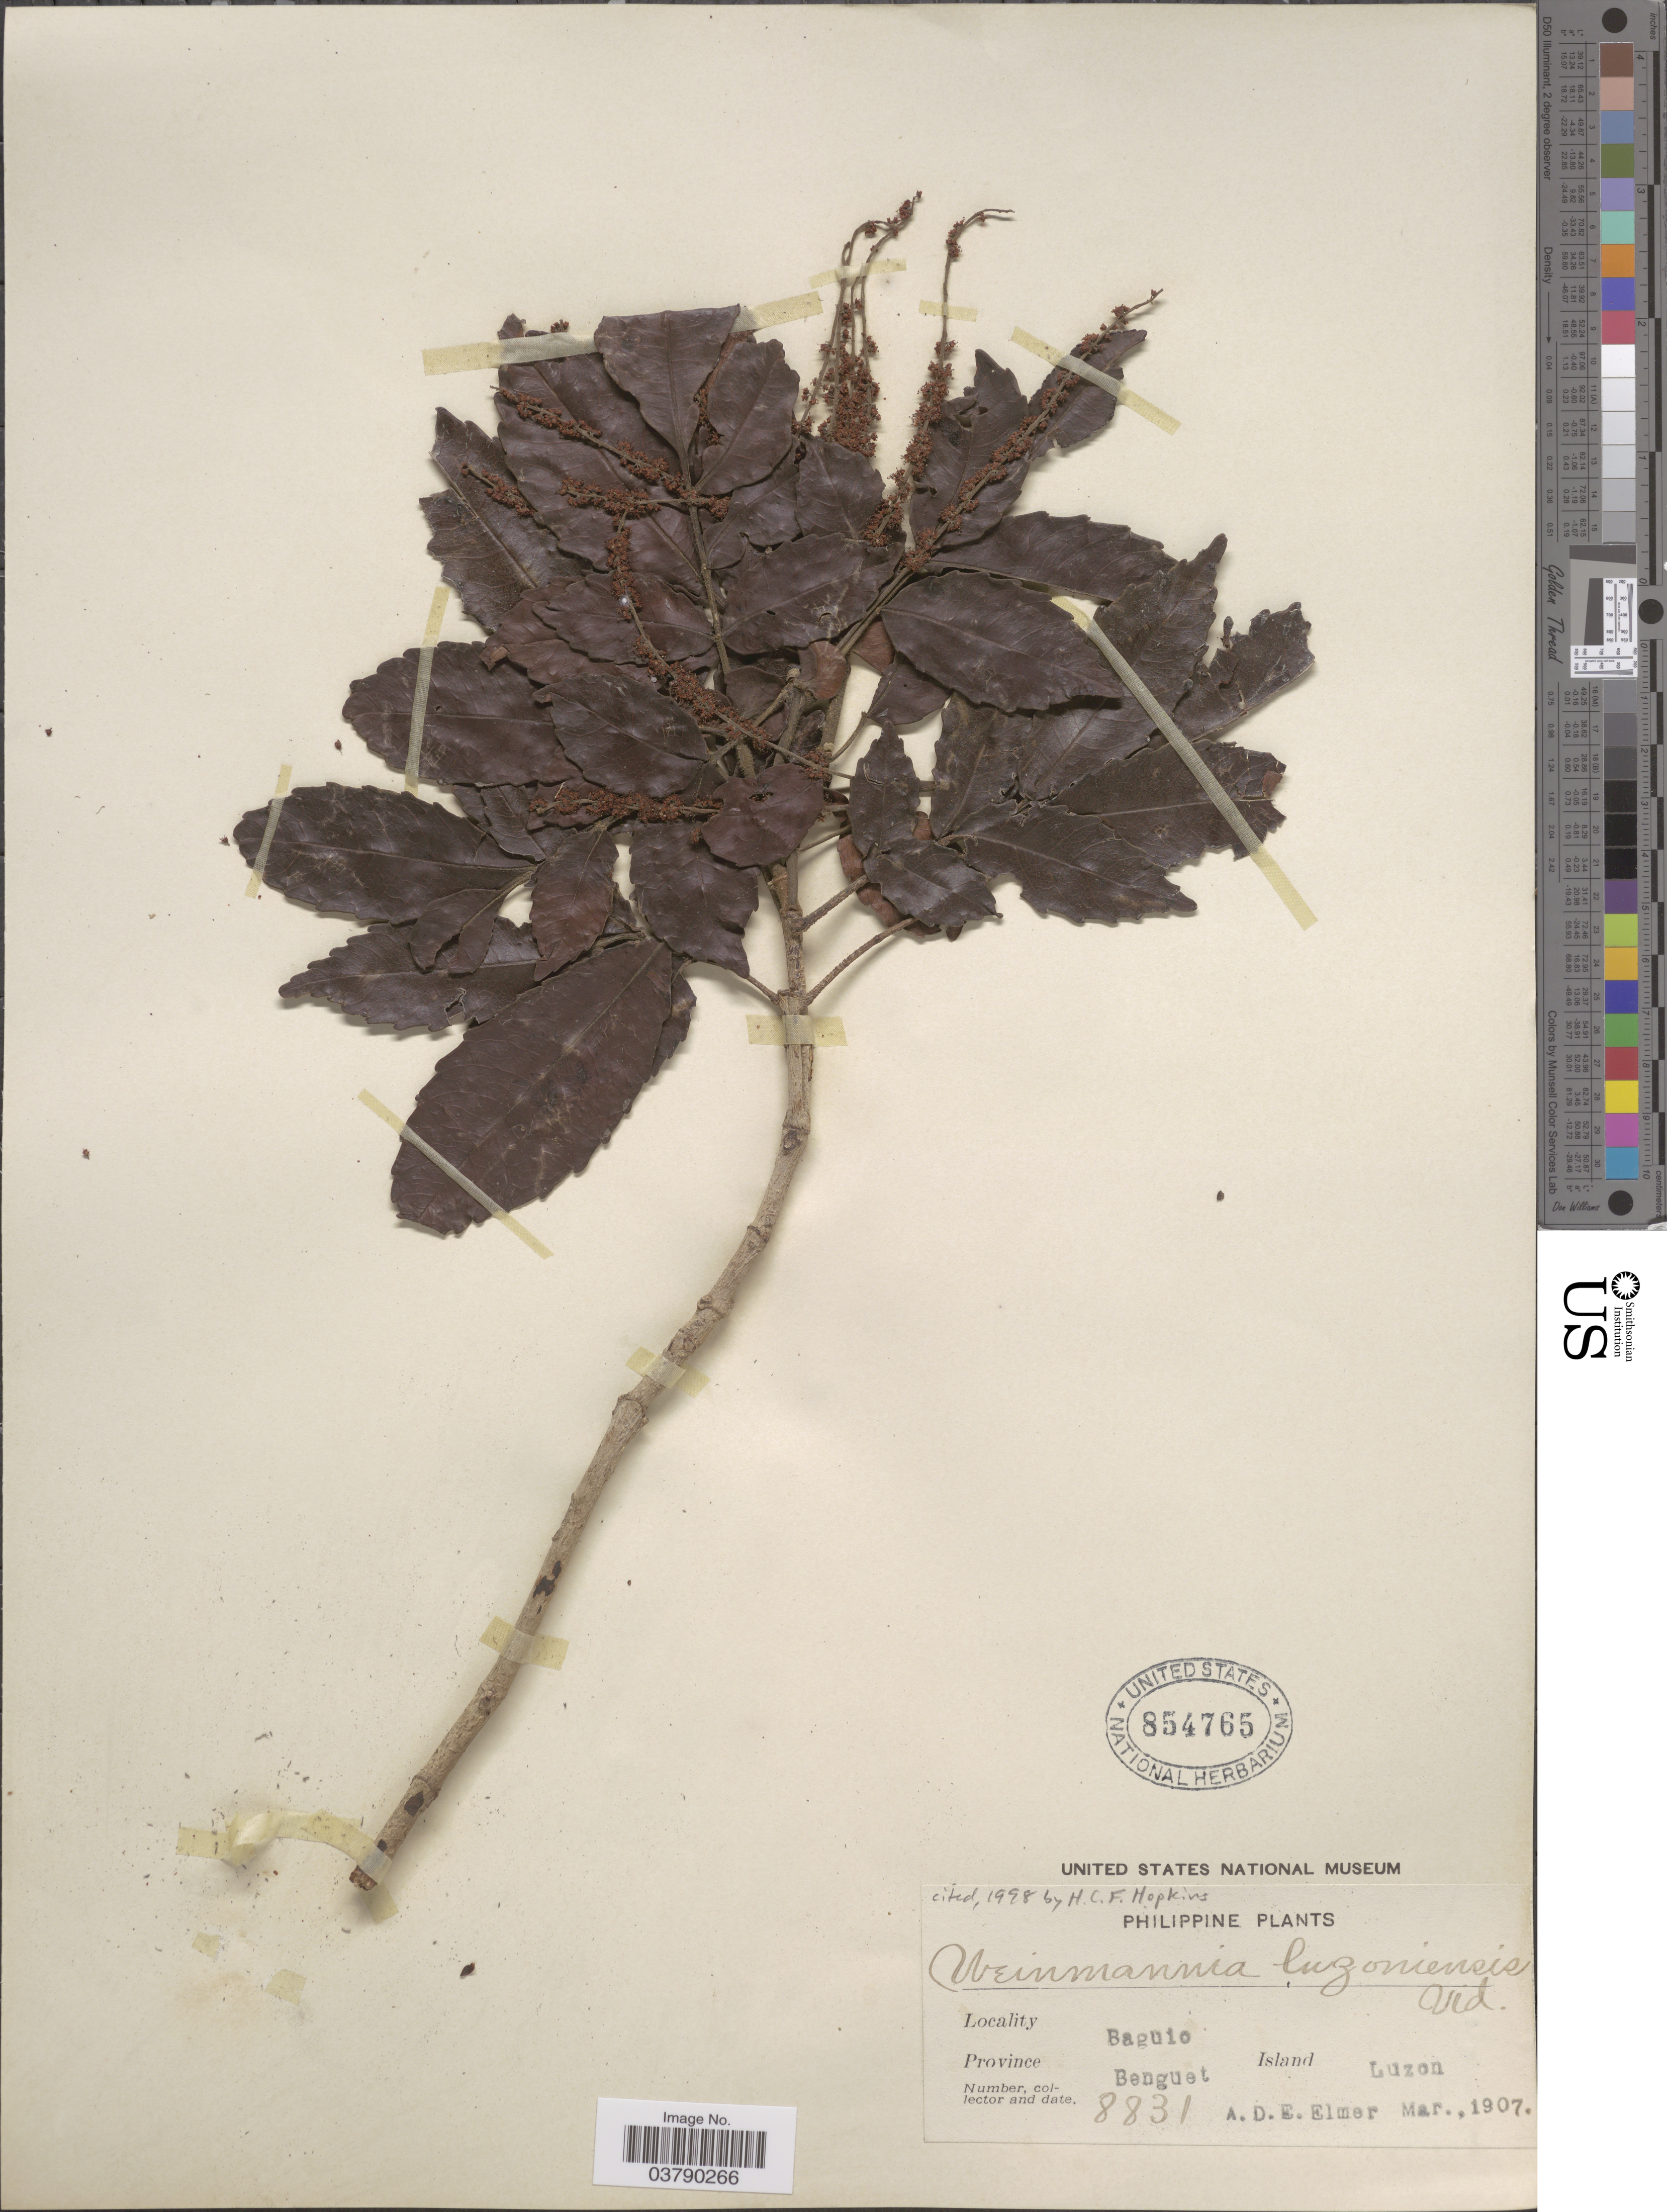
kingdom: Plantae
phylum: Tracheophyta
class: Magnoliopsida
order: Oxalidales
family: Cunoniaceae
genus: Pterophylla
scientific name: Pterophylla luzoniensis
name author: (S. Vidal) Pillon & H.C. Hopkins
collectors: A. D. E. Elmer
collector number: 8831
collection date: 1907-03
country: Philippines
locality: Baguio. Province Benguet. Island Luzon.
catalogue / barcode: US 854765